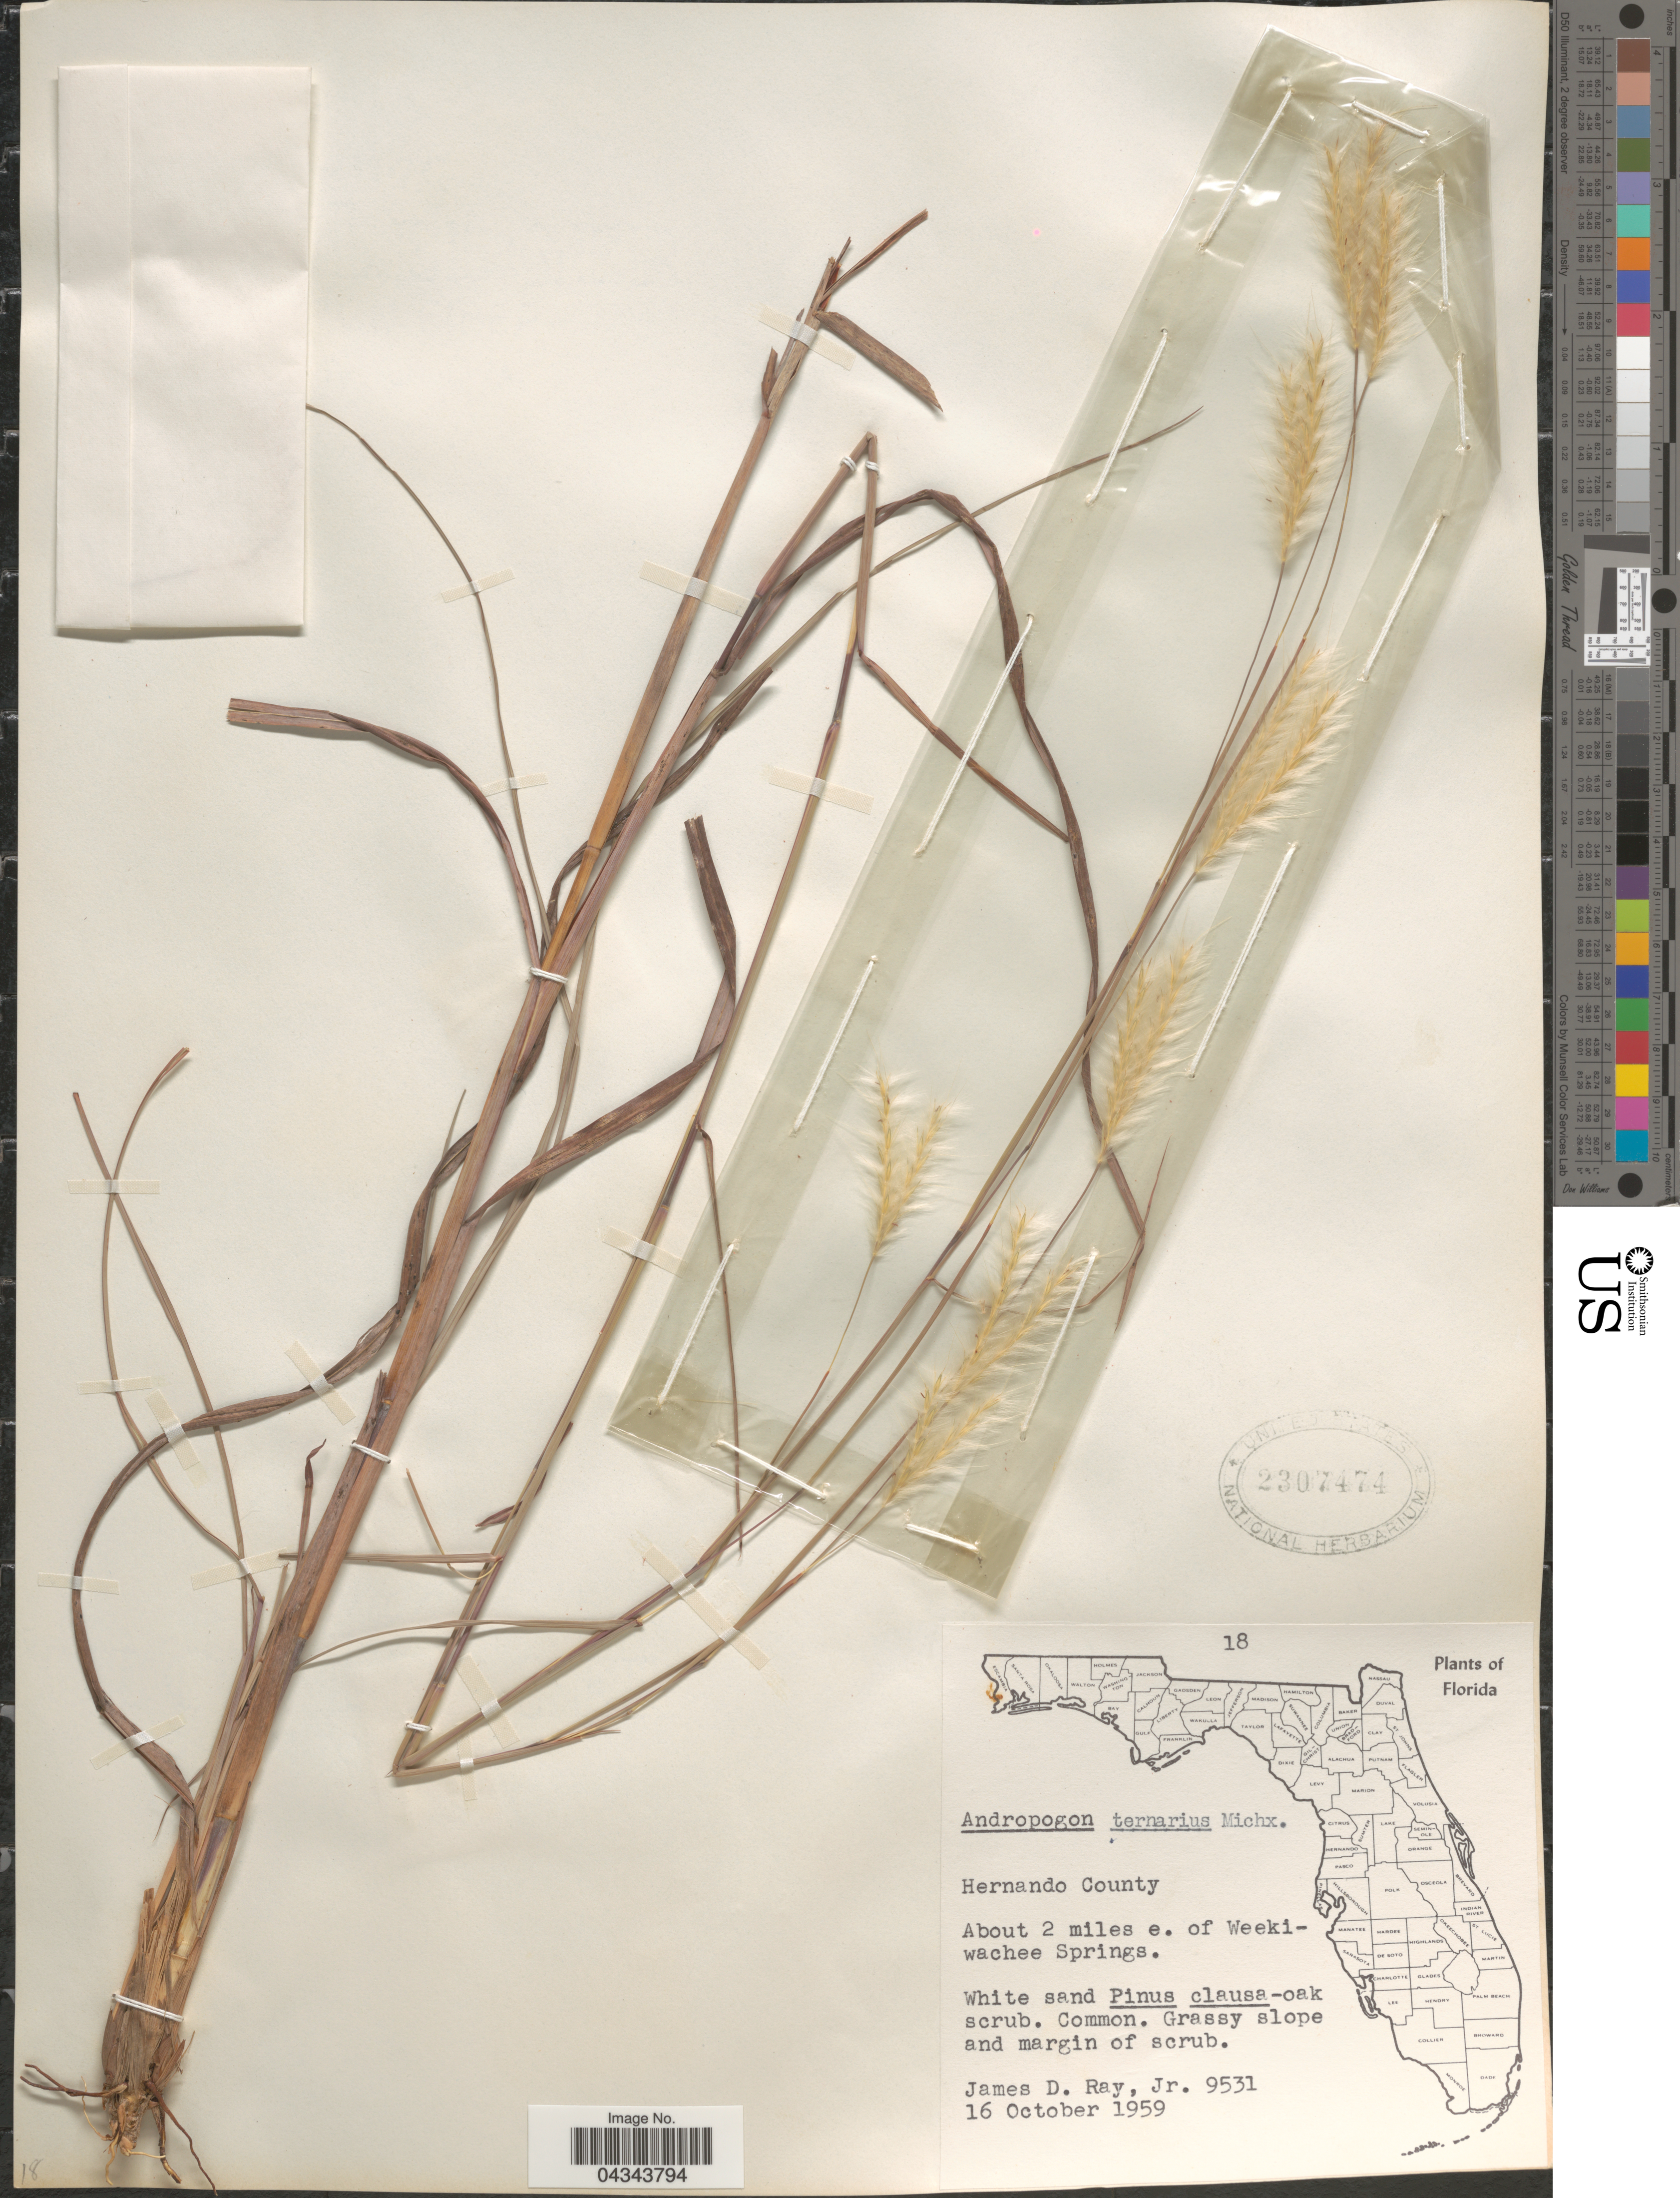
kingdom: Plantae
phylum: Tracheophyta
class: Liliopsida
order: Poales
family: Poaceae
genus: Andropogon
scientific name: Andropogon ternarius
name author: Michx.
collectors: J. D. Ray Jr.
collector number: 9531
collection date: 1959-10-16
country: United States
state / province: Florida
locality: Hernando County. About 2 miles e. of Weekiwachee Springs.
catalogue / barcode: US 2307474